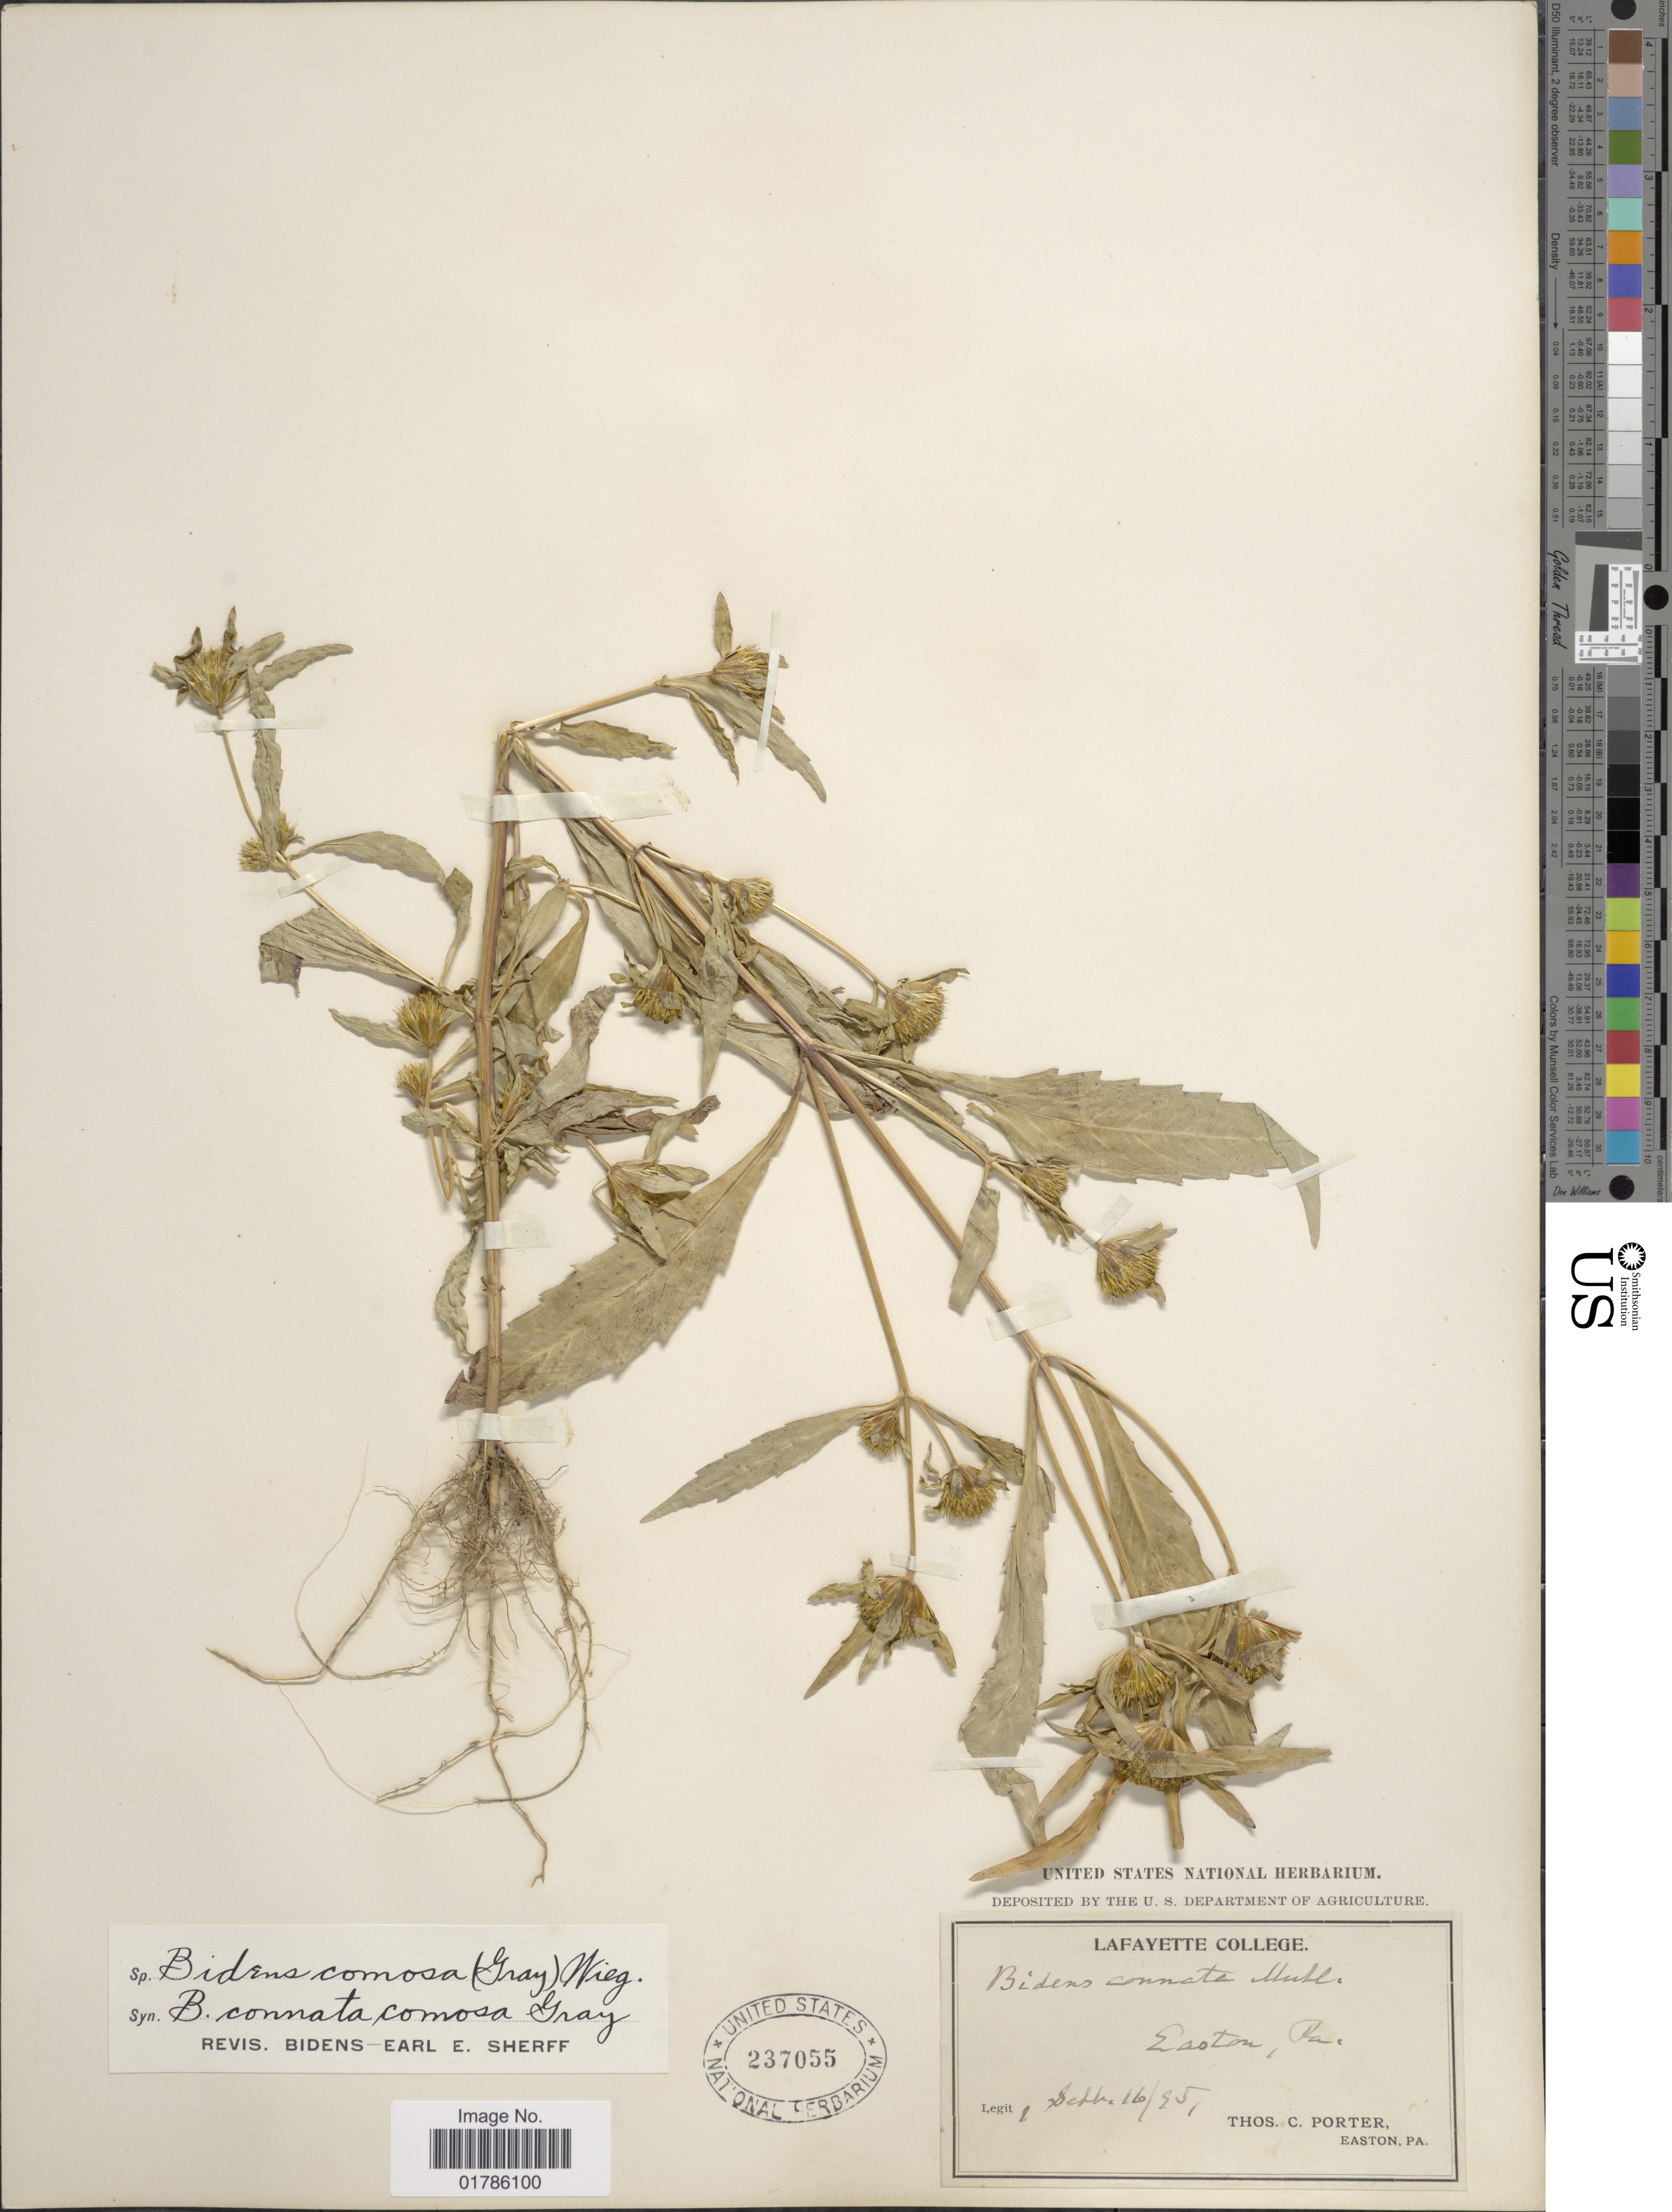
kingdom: Plantae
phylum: Tracheophyta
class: Magnoliopsida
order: Asterales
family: Asteraceae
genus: Bidens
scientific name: Bidens comosa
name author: (A. Gray) Wiegand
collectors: T. C. Porter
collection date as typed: Transcribed d/m/y: 16/9/95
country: United States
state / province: Virginia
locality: Easton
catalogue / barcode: US 237055